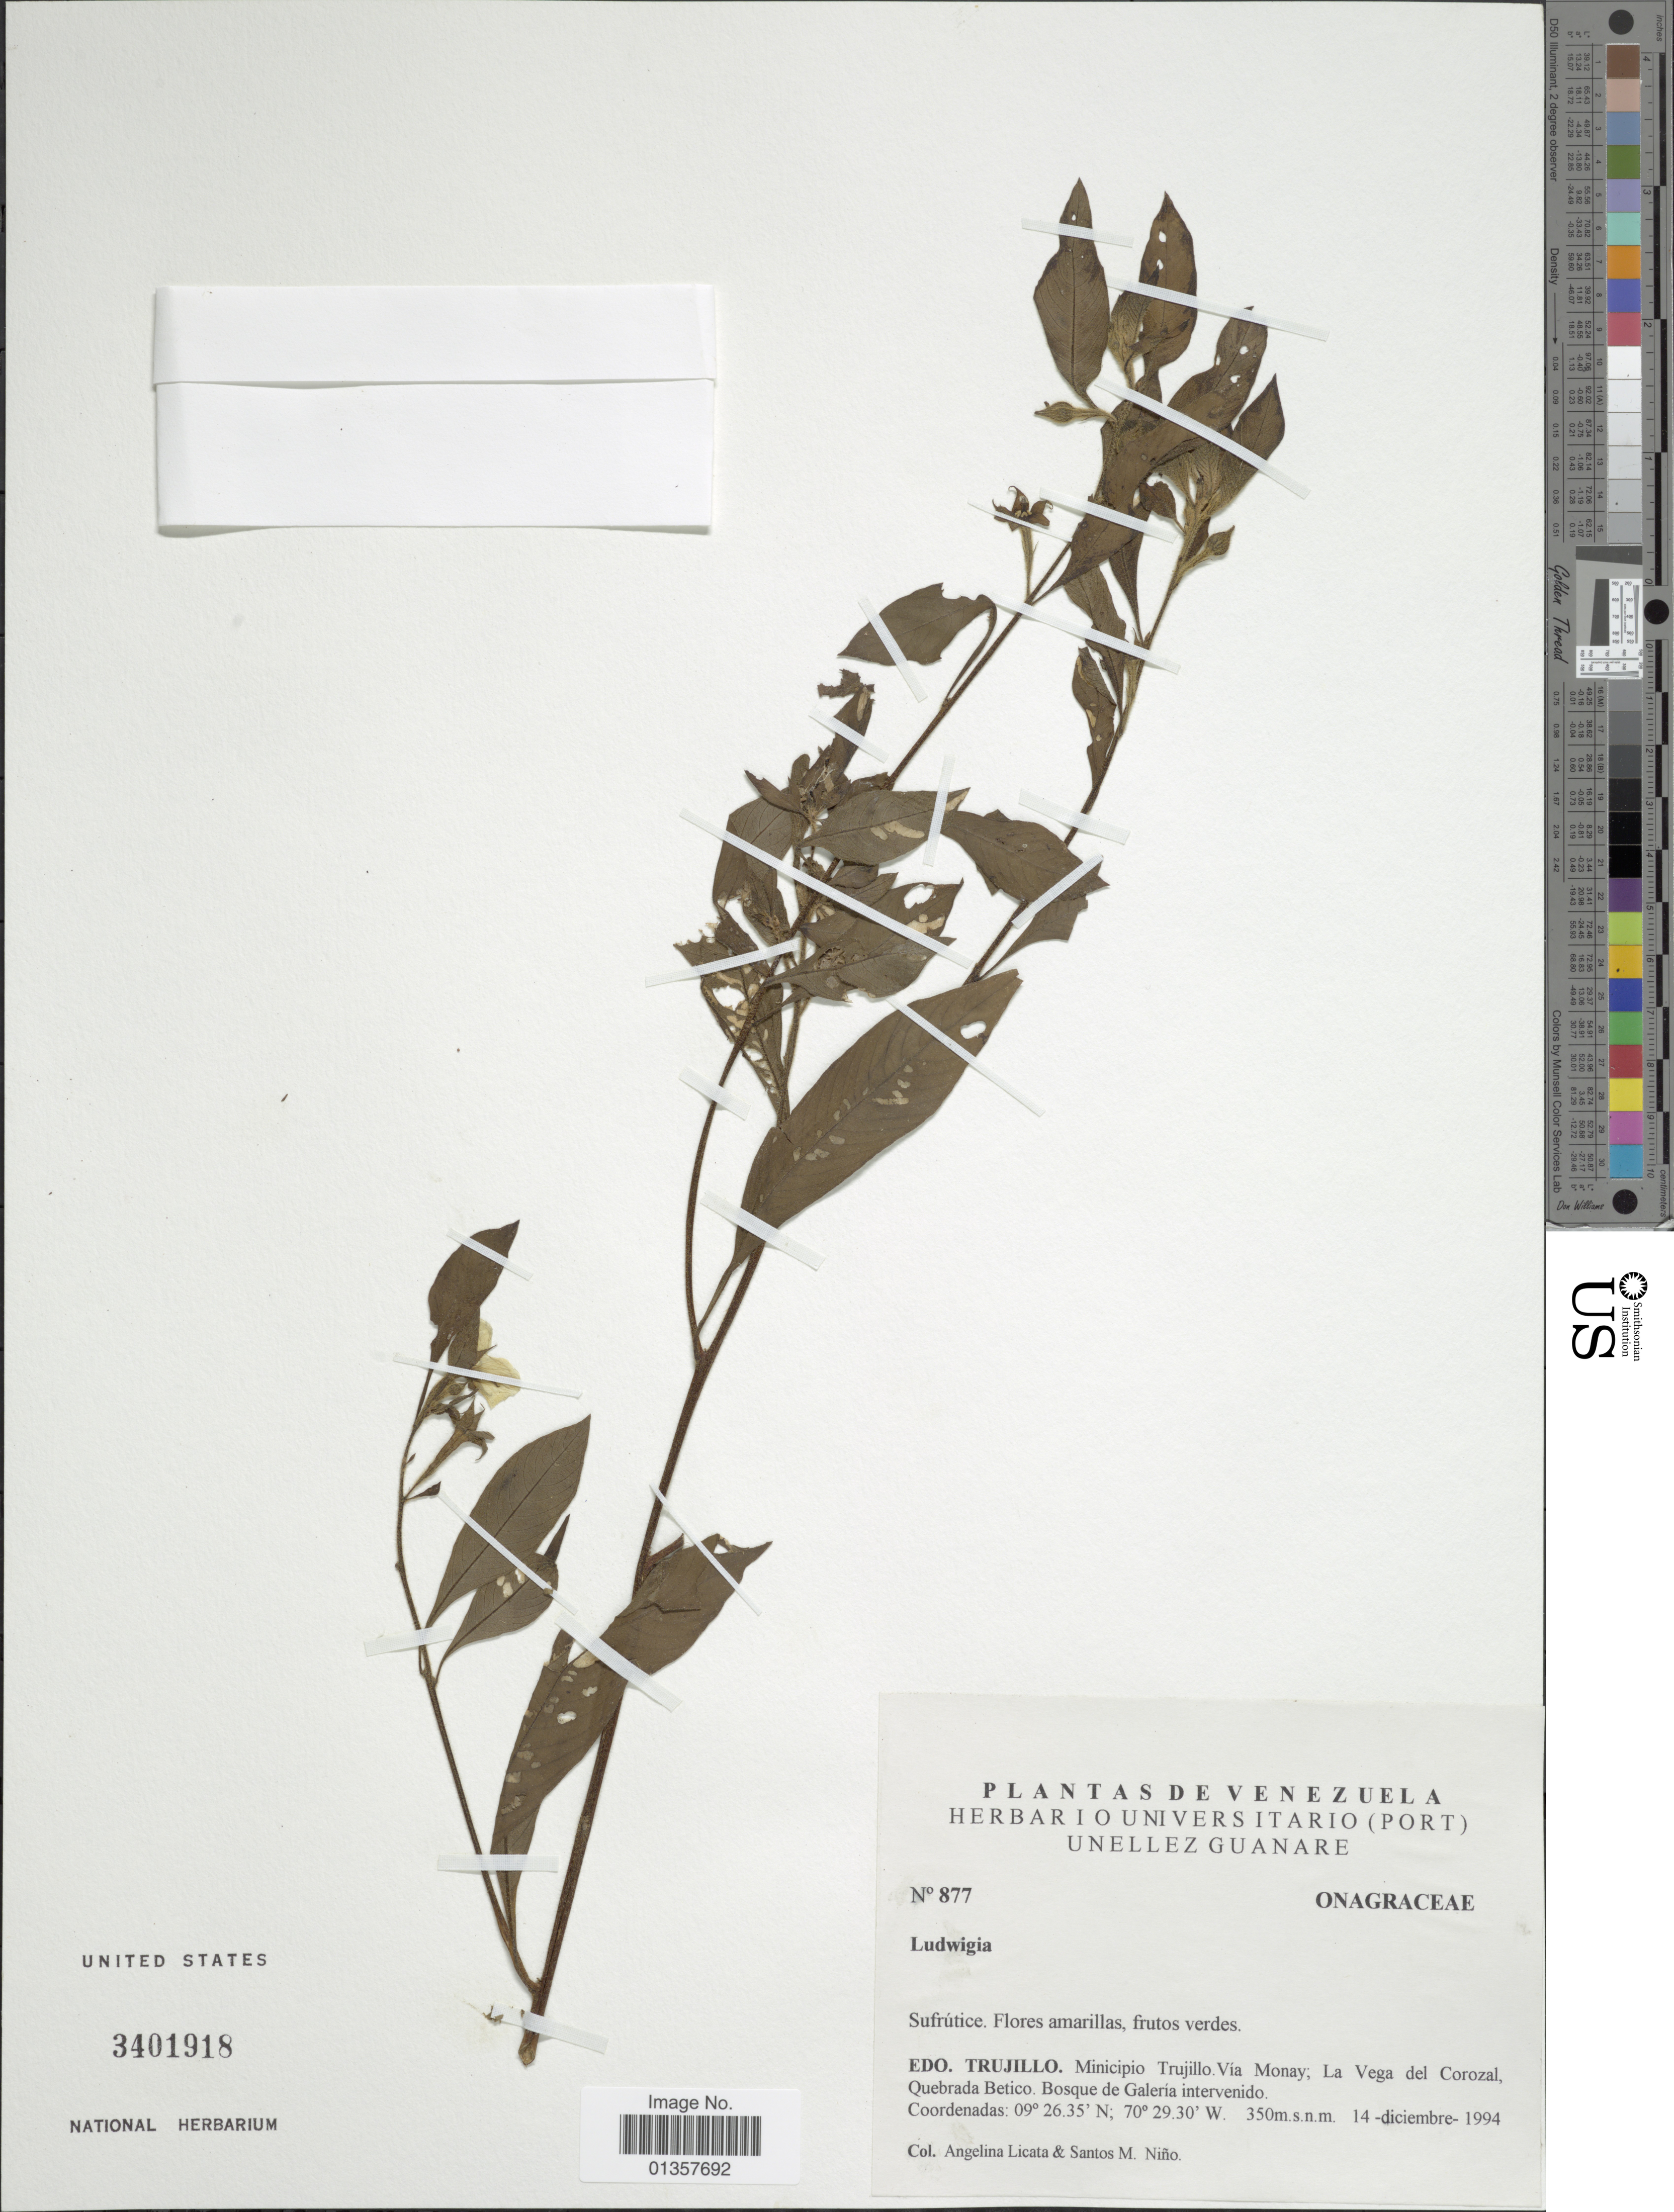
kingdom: Plantae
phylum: Tracheophyta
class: Magnoliopsida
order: Myrtales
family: Onagraceae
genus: Ludwigia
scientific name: Ludwigia sp.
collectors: A. Licata & S. M. Niño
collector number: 877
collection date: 1994-12-14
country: Venezuela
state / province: Trujillo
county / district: Trujillo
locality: Via Monay; La Vega del Corozal, Quebrada Betico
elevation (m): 350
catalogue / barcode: US 3401918